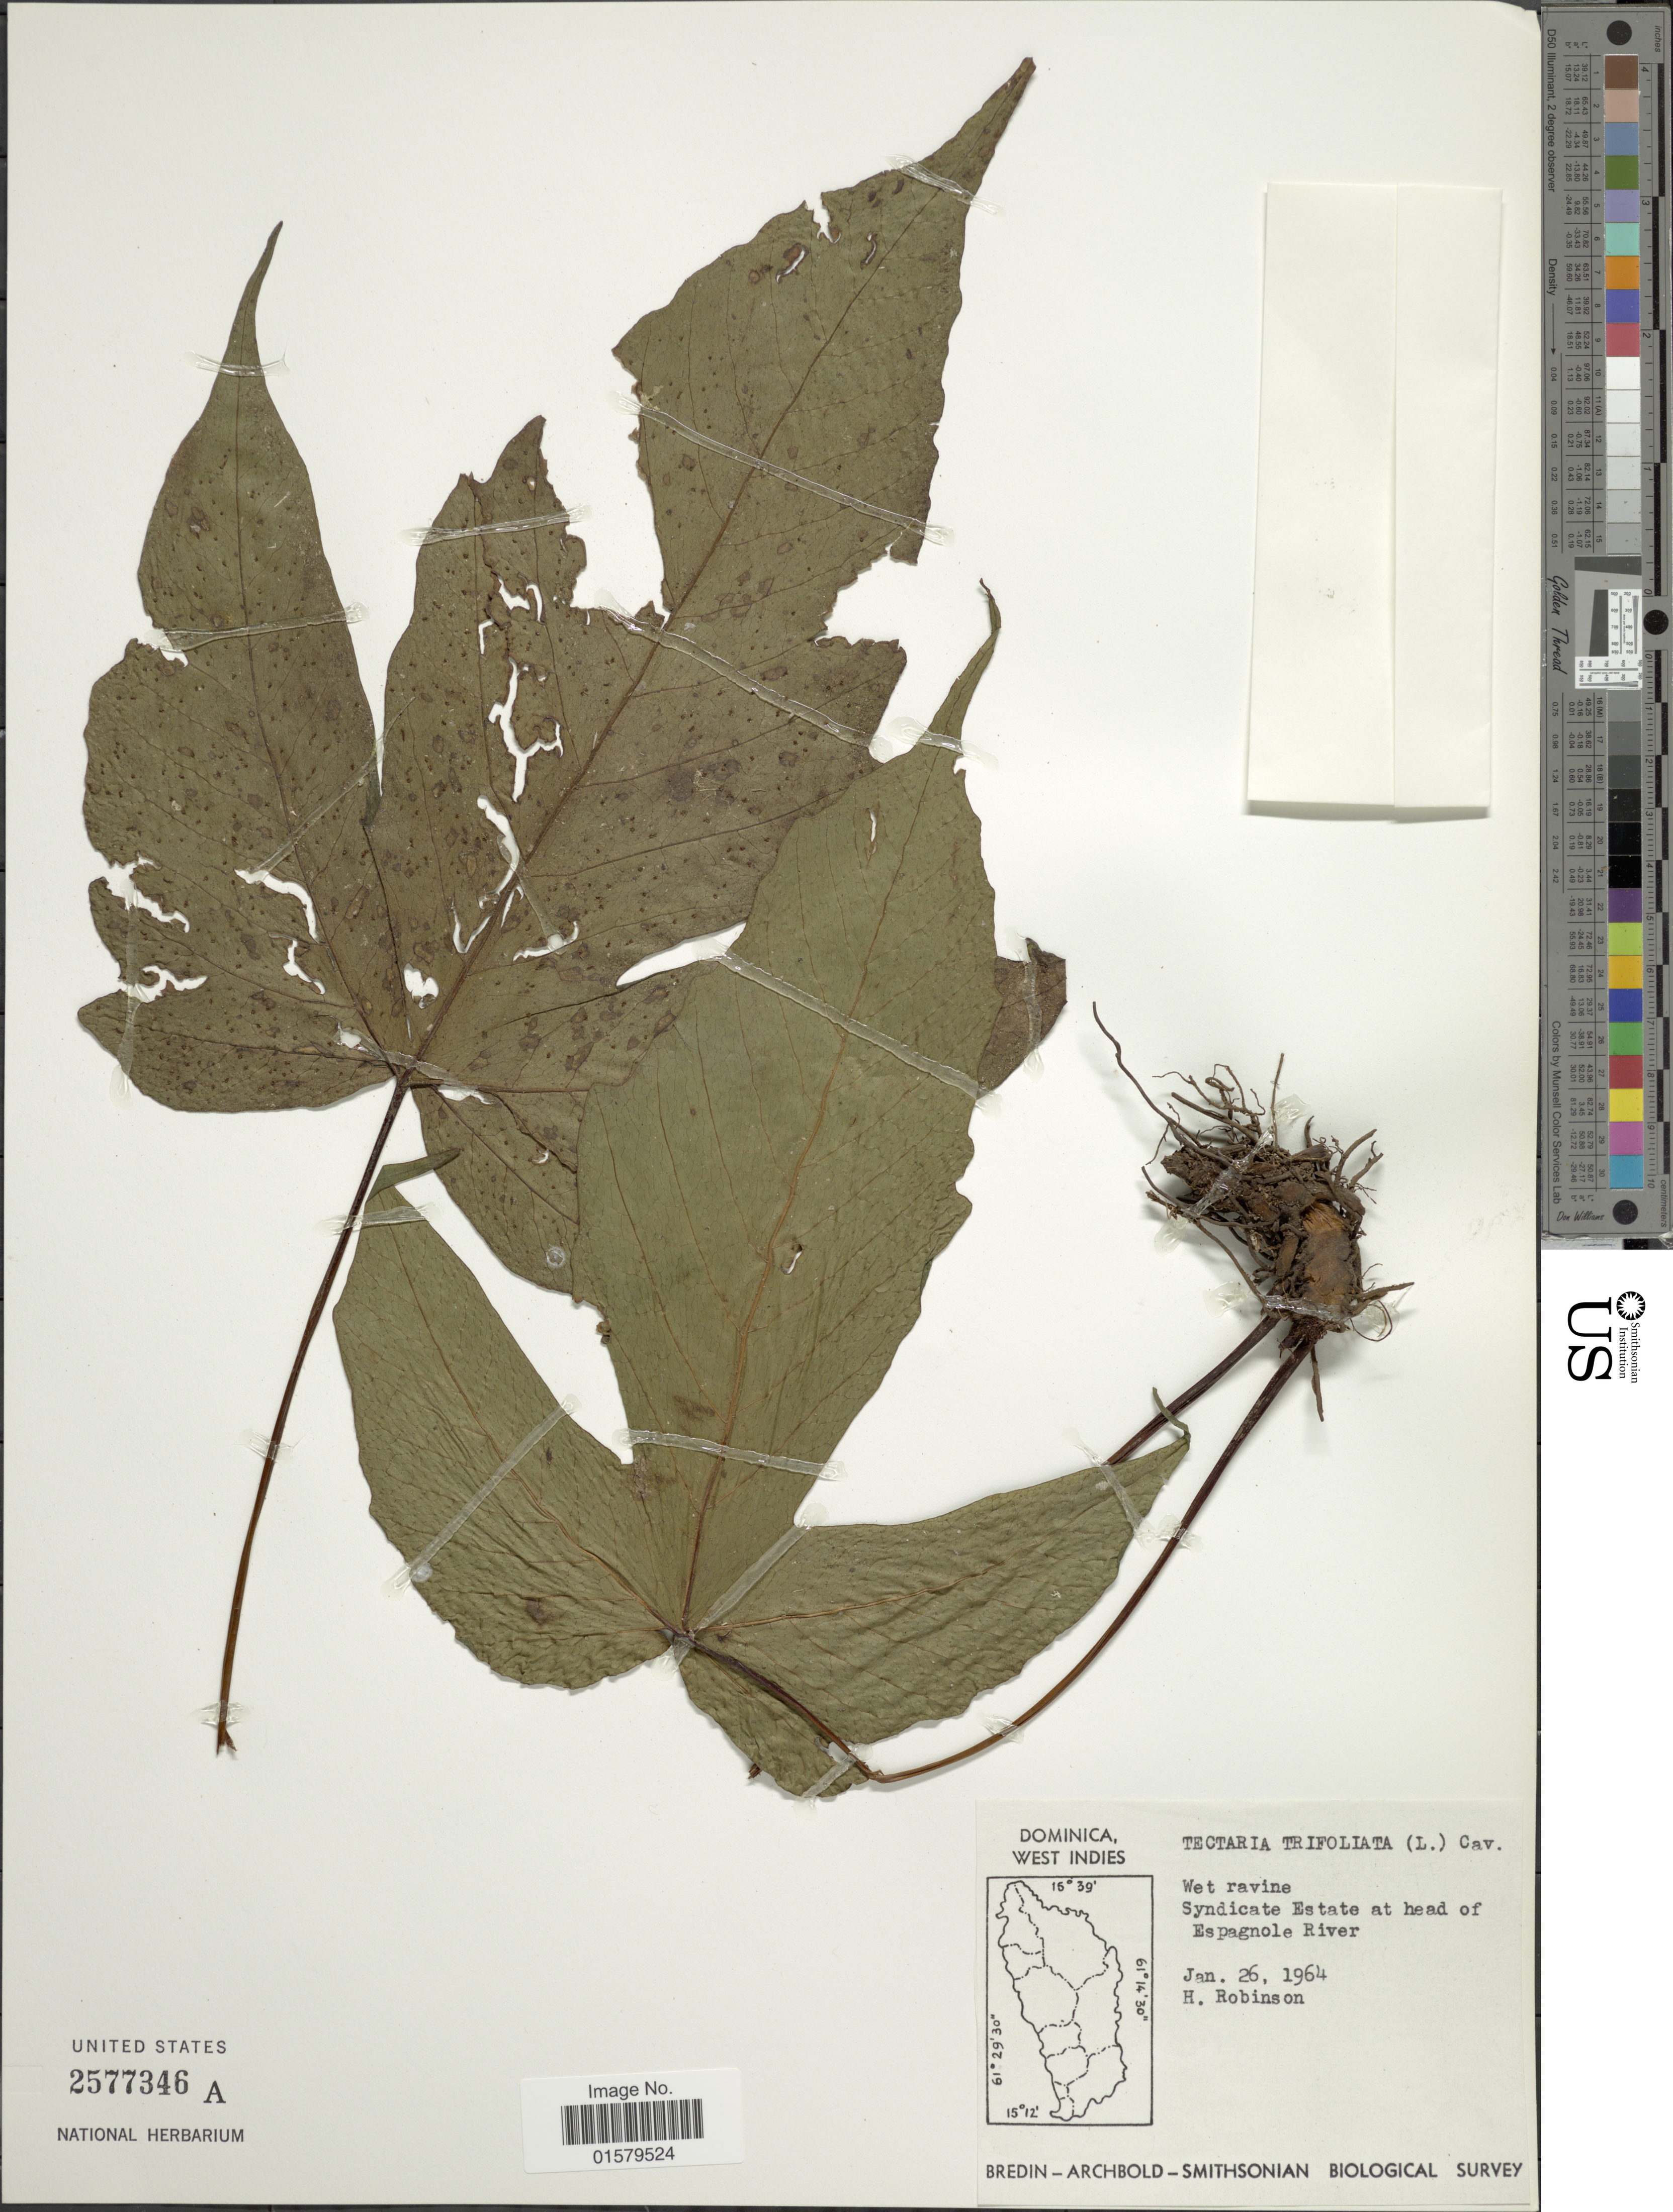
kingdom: Plantae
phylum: Tracheophyta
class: Polypodiopsida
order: Polypodiales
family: Tectariaceae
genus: Tectaria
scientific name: Tectaria trifoliata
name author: (L.) Cav.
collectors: H. Robinson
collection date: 1964-01-26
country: Dominica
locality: Wet ravine, Syndicate Estate at head of Espagnole River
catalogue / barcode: US 2577346A